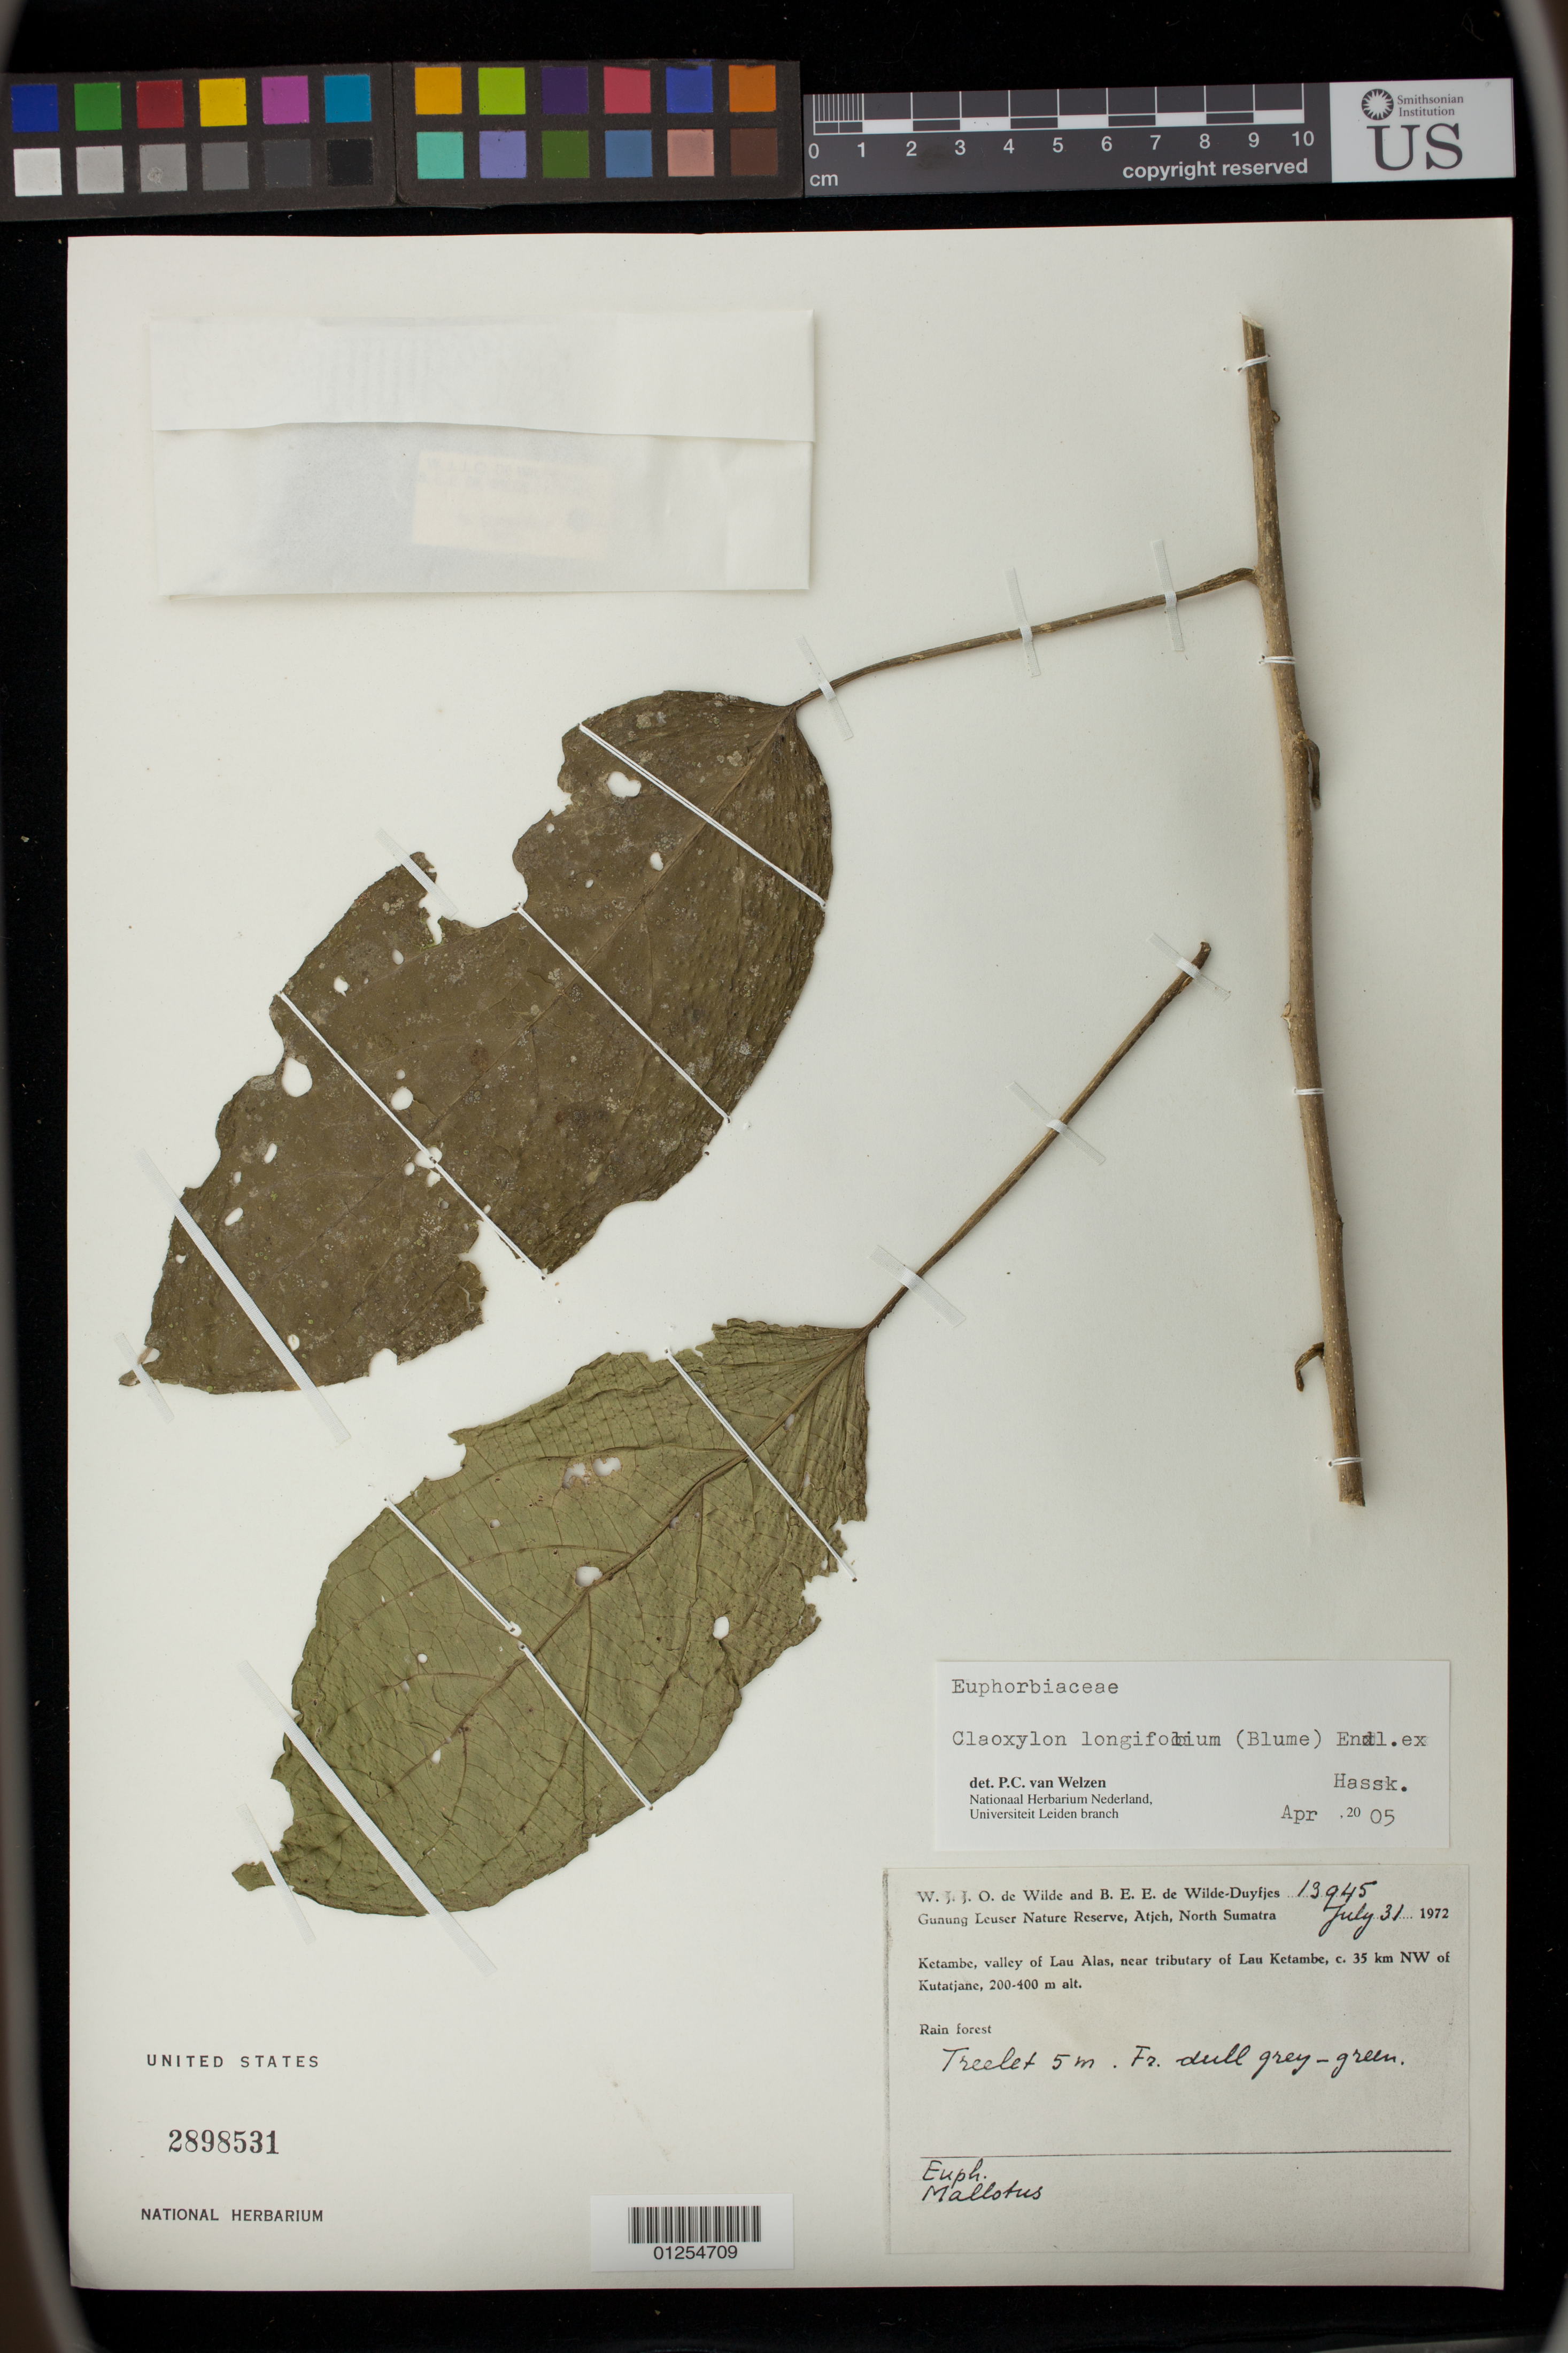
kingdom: Plantae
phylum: Tracheophyta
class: Magnoliopsida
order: Malpighiales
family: Euphorbiaceae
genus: Claoxylon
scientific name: Claoxylon longifolium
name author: (Blume) Endl. & Hassk.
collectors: W. J. de Wilde & B. E. de Wilde-Duyfjes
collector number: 13945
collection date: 1972-07-31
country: Indonesia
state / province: Sumatra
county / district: Aceh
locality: Gunung Leuser Nature Reserve,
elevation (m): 200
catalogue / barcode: US 2898531